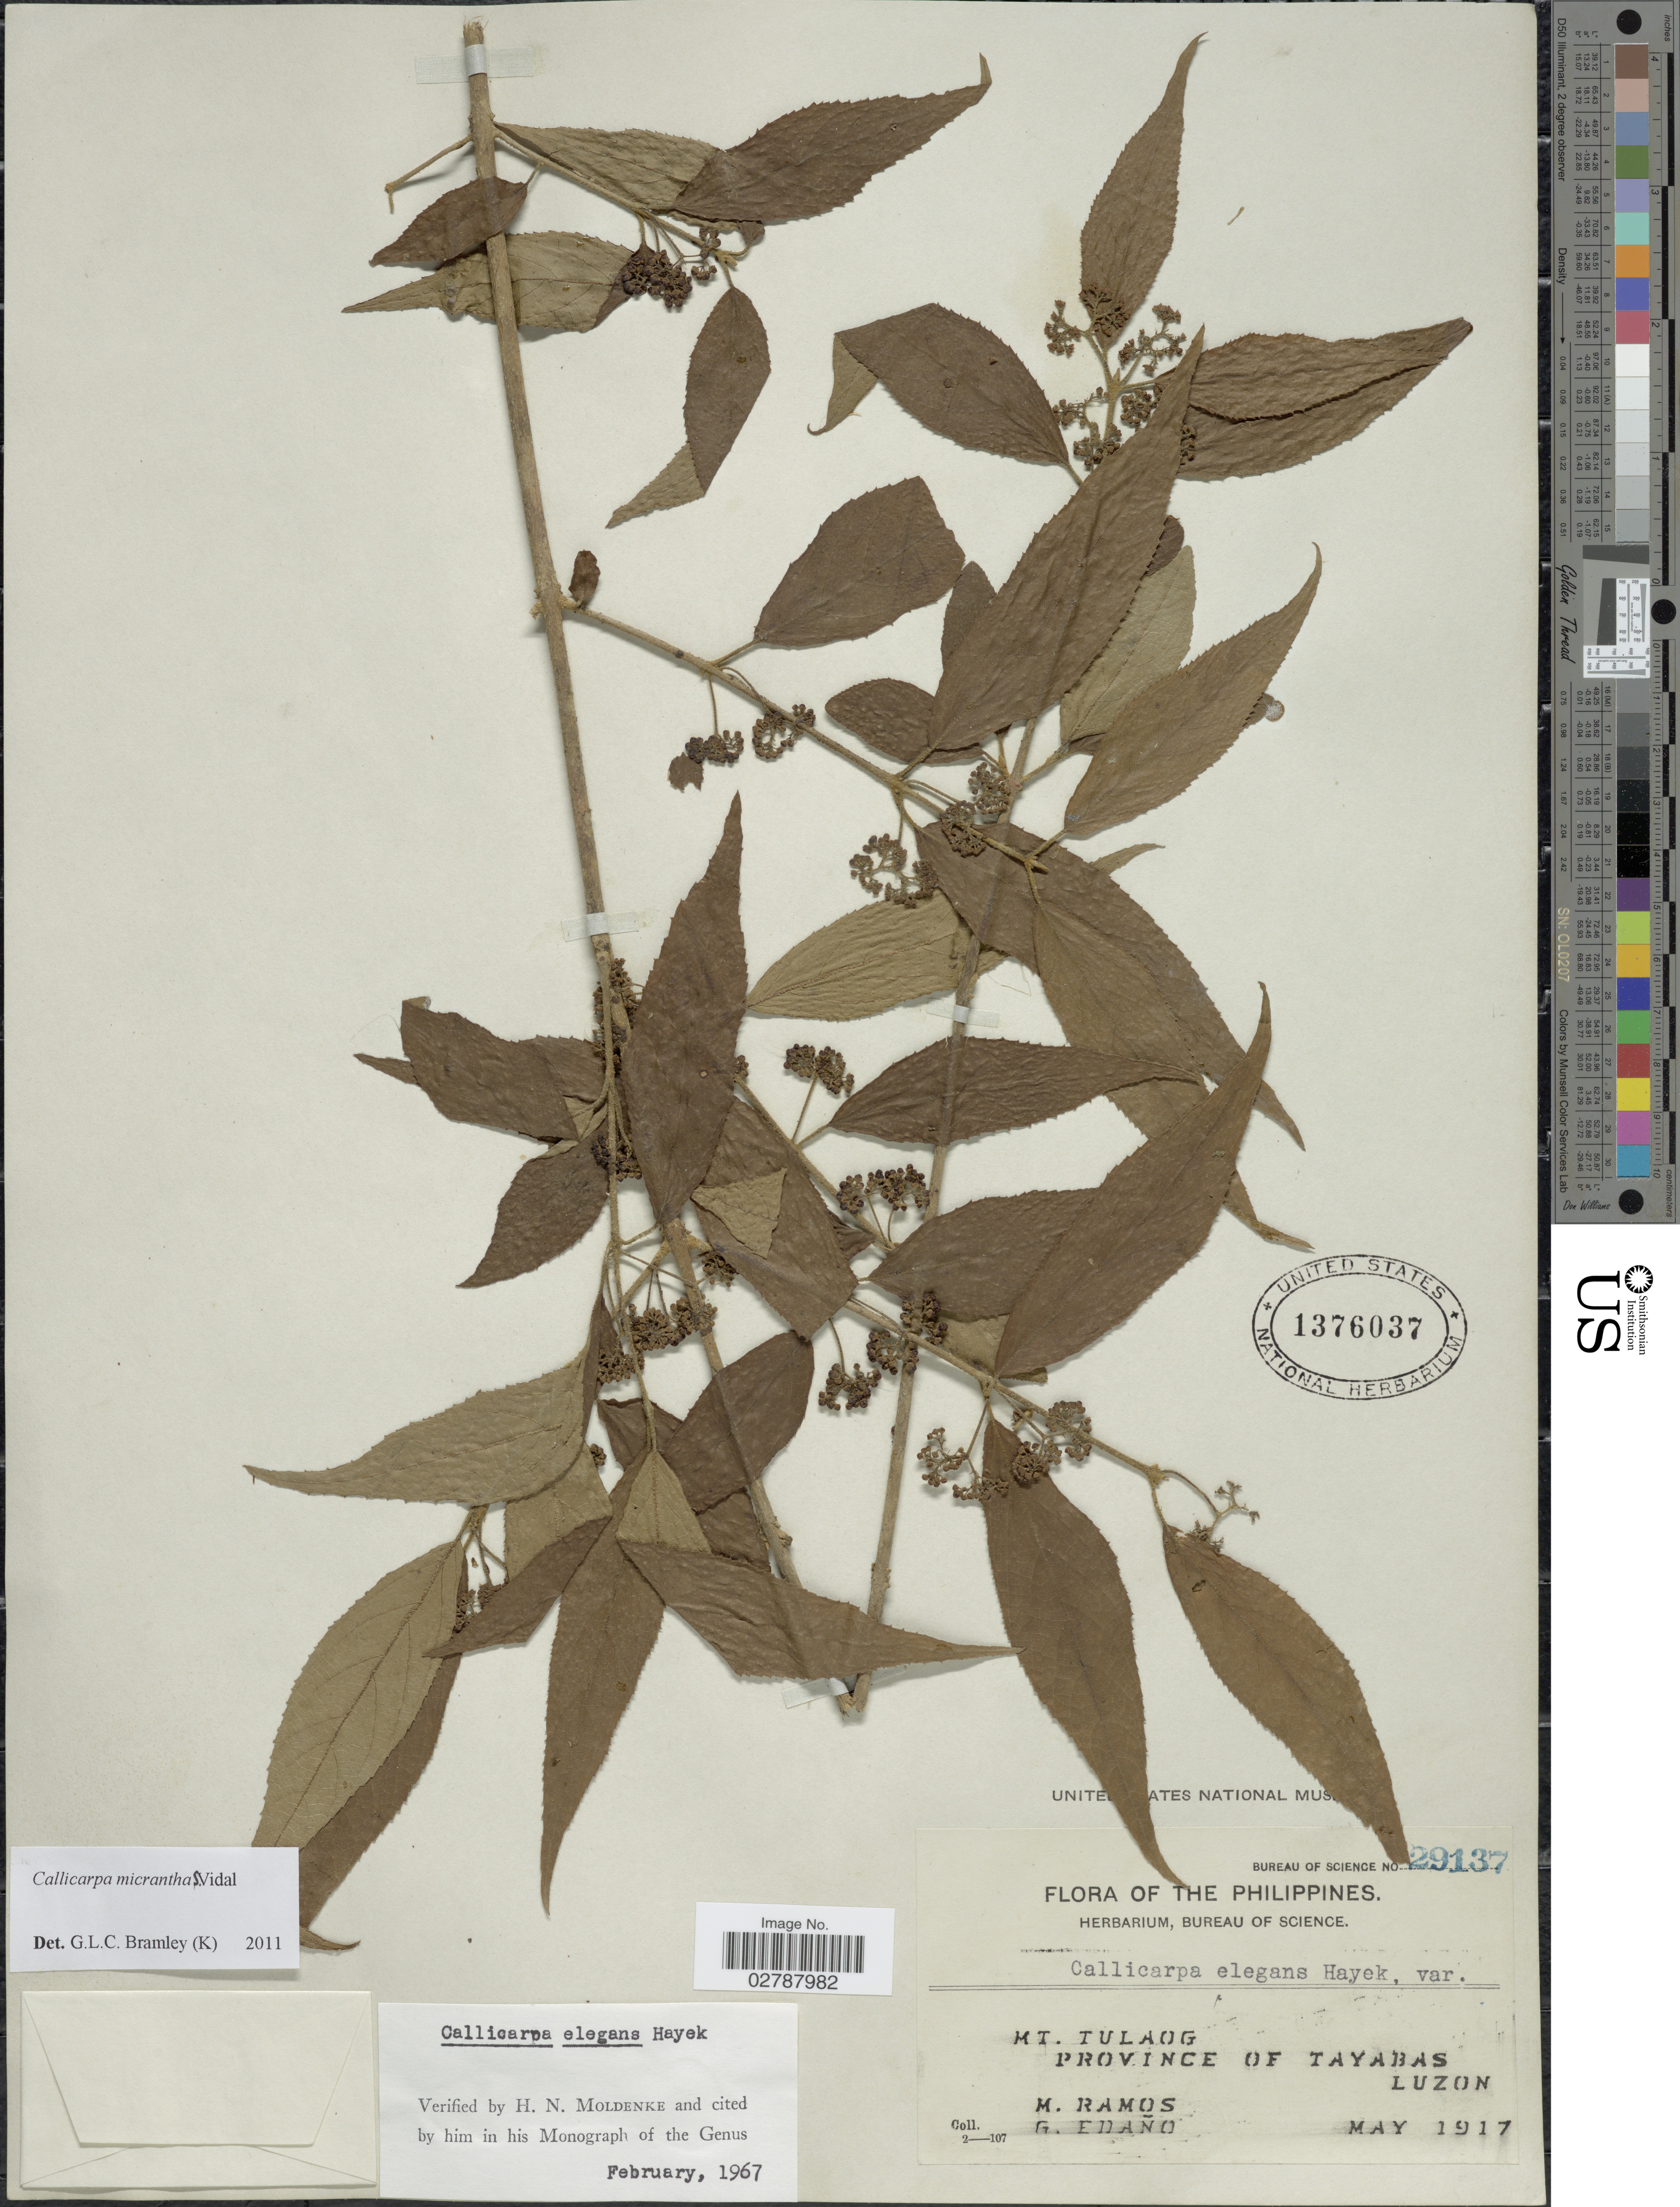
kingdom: Plantae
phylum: Tracheophyta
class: Magnoliopsida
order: Lamiales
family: Lamiaceae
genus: Callicarpa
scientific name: Callicarpa micrantha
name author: Vidal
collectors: M. Ramos & G. Edaño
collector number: Bureau of Science29137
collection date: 1917-05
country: Philippines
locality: Mt. Tulaog, Province of Tayabas, Luzon.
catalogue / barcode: US 1376037